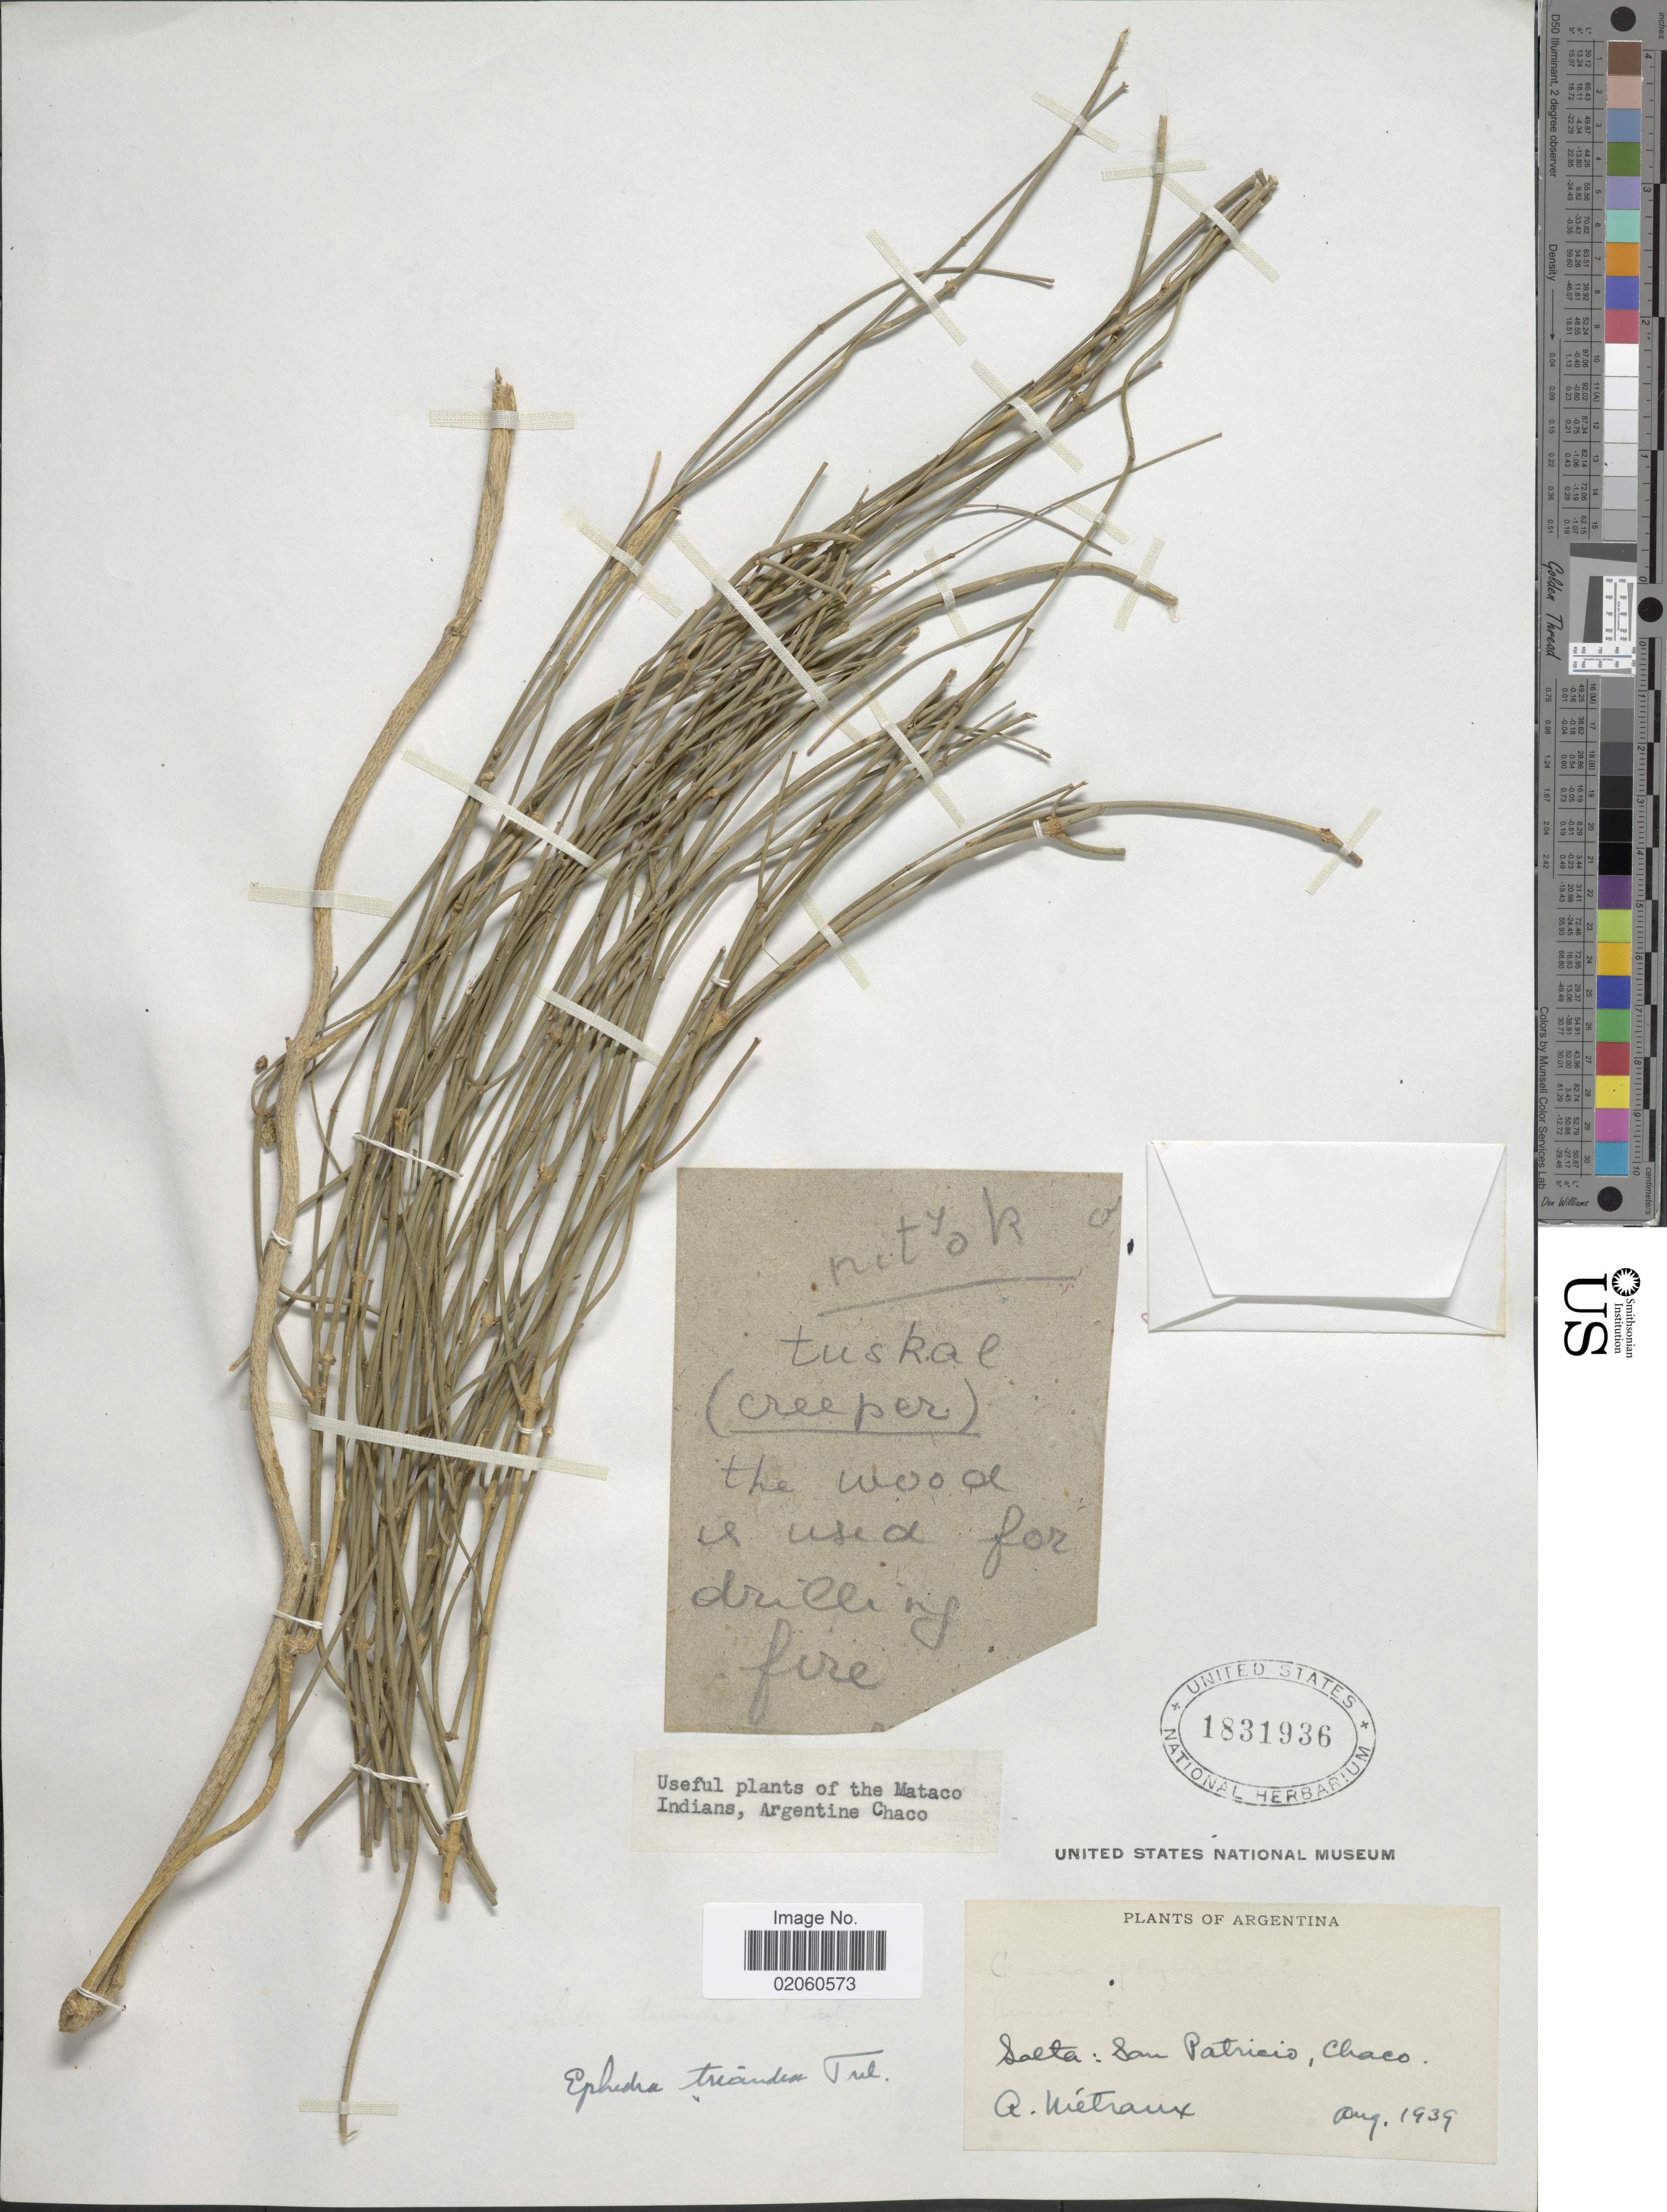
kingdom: Plantae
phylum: Tracheophyta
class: Gnetopsida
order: Ephedrales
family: Ephedraceae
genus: Ephedra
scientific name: Ephedra triandra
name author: Tul.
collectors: A. Metreaux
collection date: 1939-08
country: Argentina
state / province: Salta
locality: San Patricio, chaco.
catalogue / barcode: US 1831936